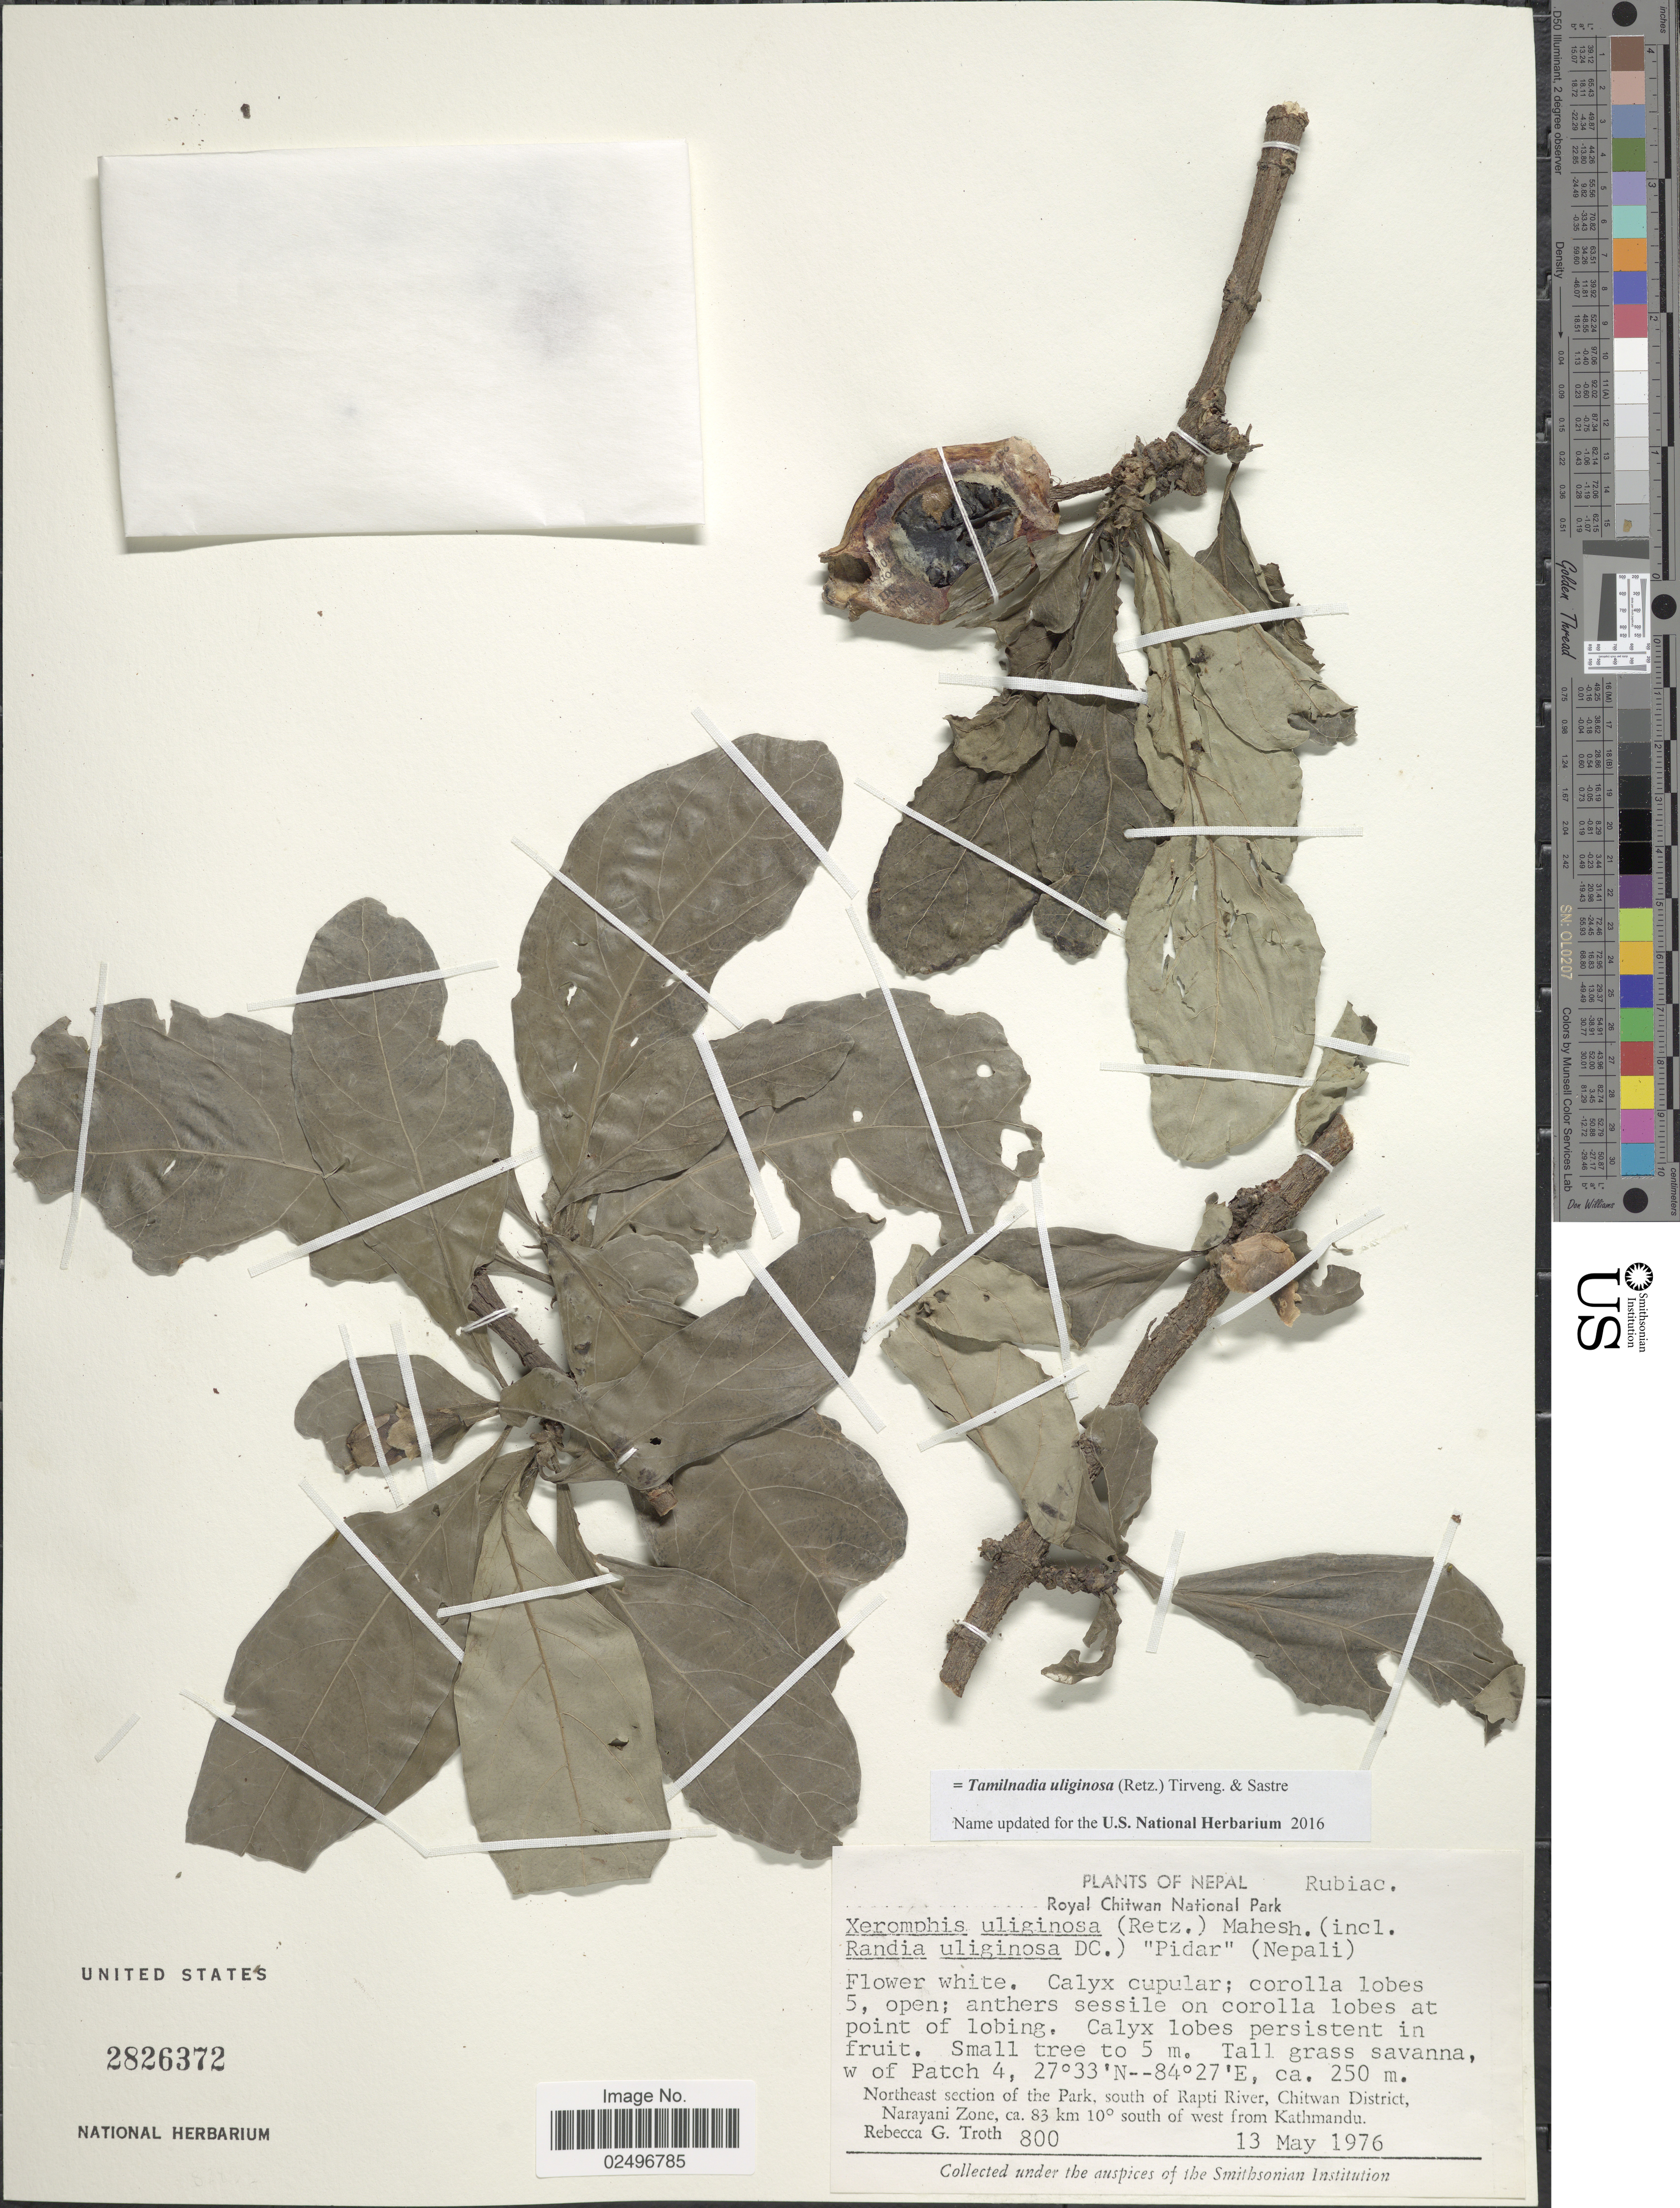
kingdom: Plantae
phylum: Tracheophyta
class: Magnoliopsida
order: Gentianales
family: Rubiaceae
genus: Tamilnadia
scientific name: Tamilnadia uliginosa (Retz.) Tirvengadum comb. nov.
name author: (Retz.) Tirveng.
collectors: R. Troth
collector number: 800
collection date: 1976-05-13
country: Nepal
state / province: Rapti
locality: Royal Chitwan National Park, Tall grass savanna, w of Patch 4, Northeast section of the Park, south of Rapti River, Chitwan District, Narayani Zone, ca. 83 km 10° south of west from Kathmandu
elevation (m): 250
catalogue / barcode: US 2826372